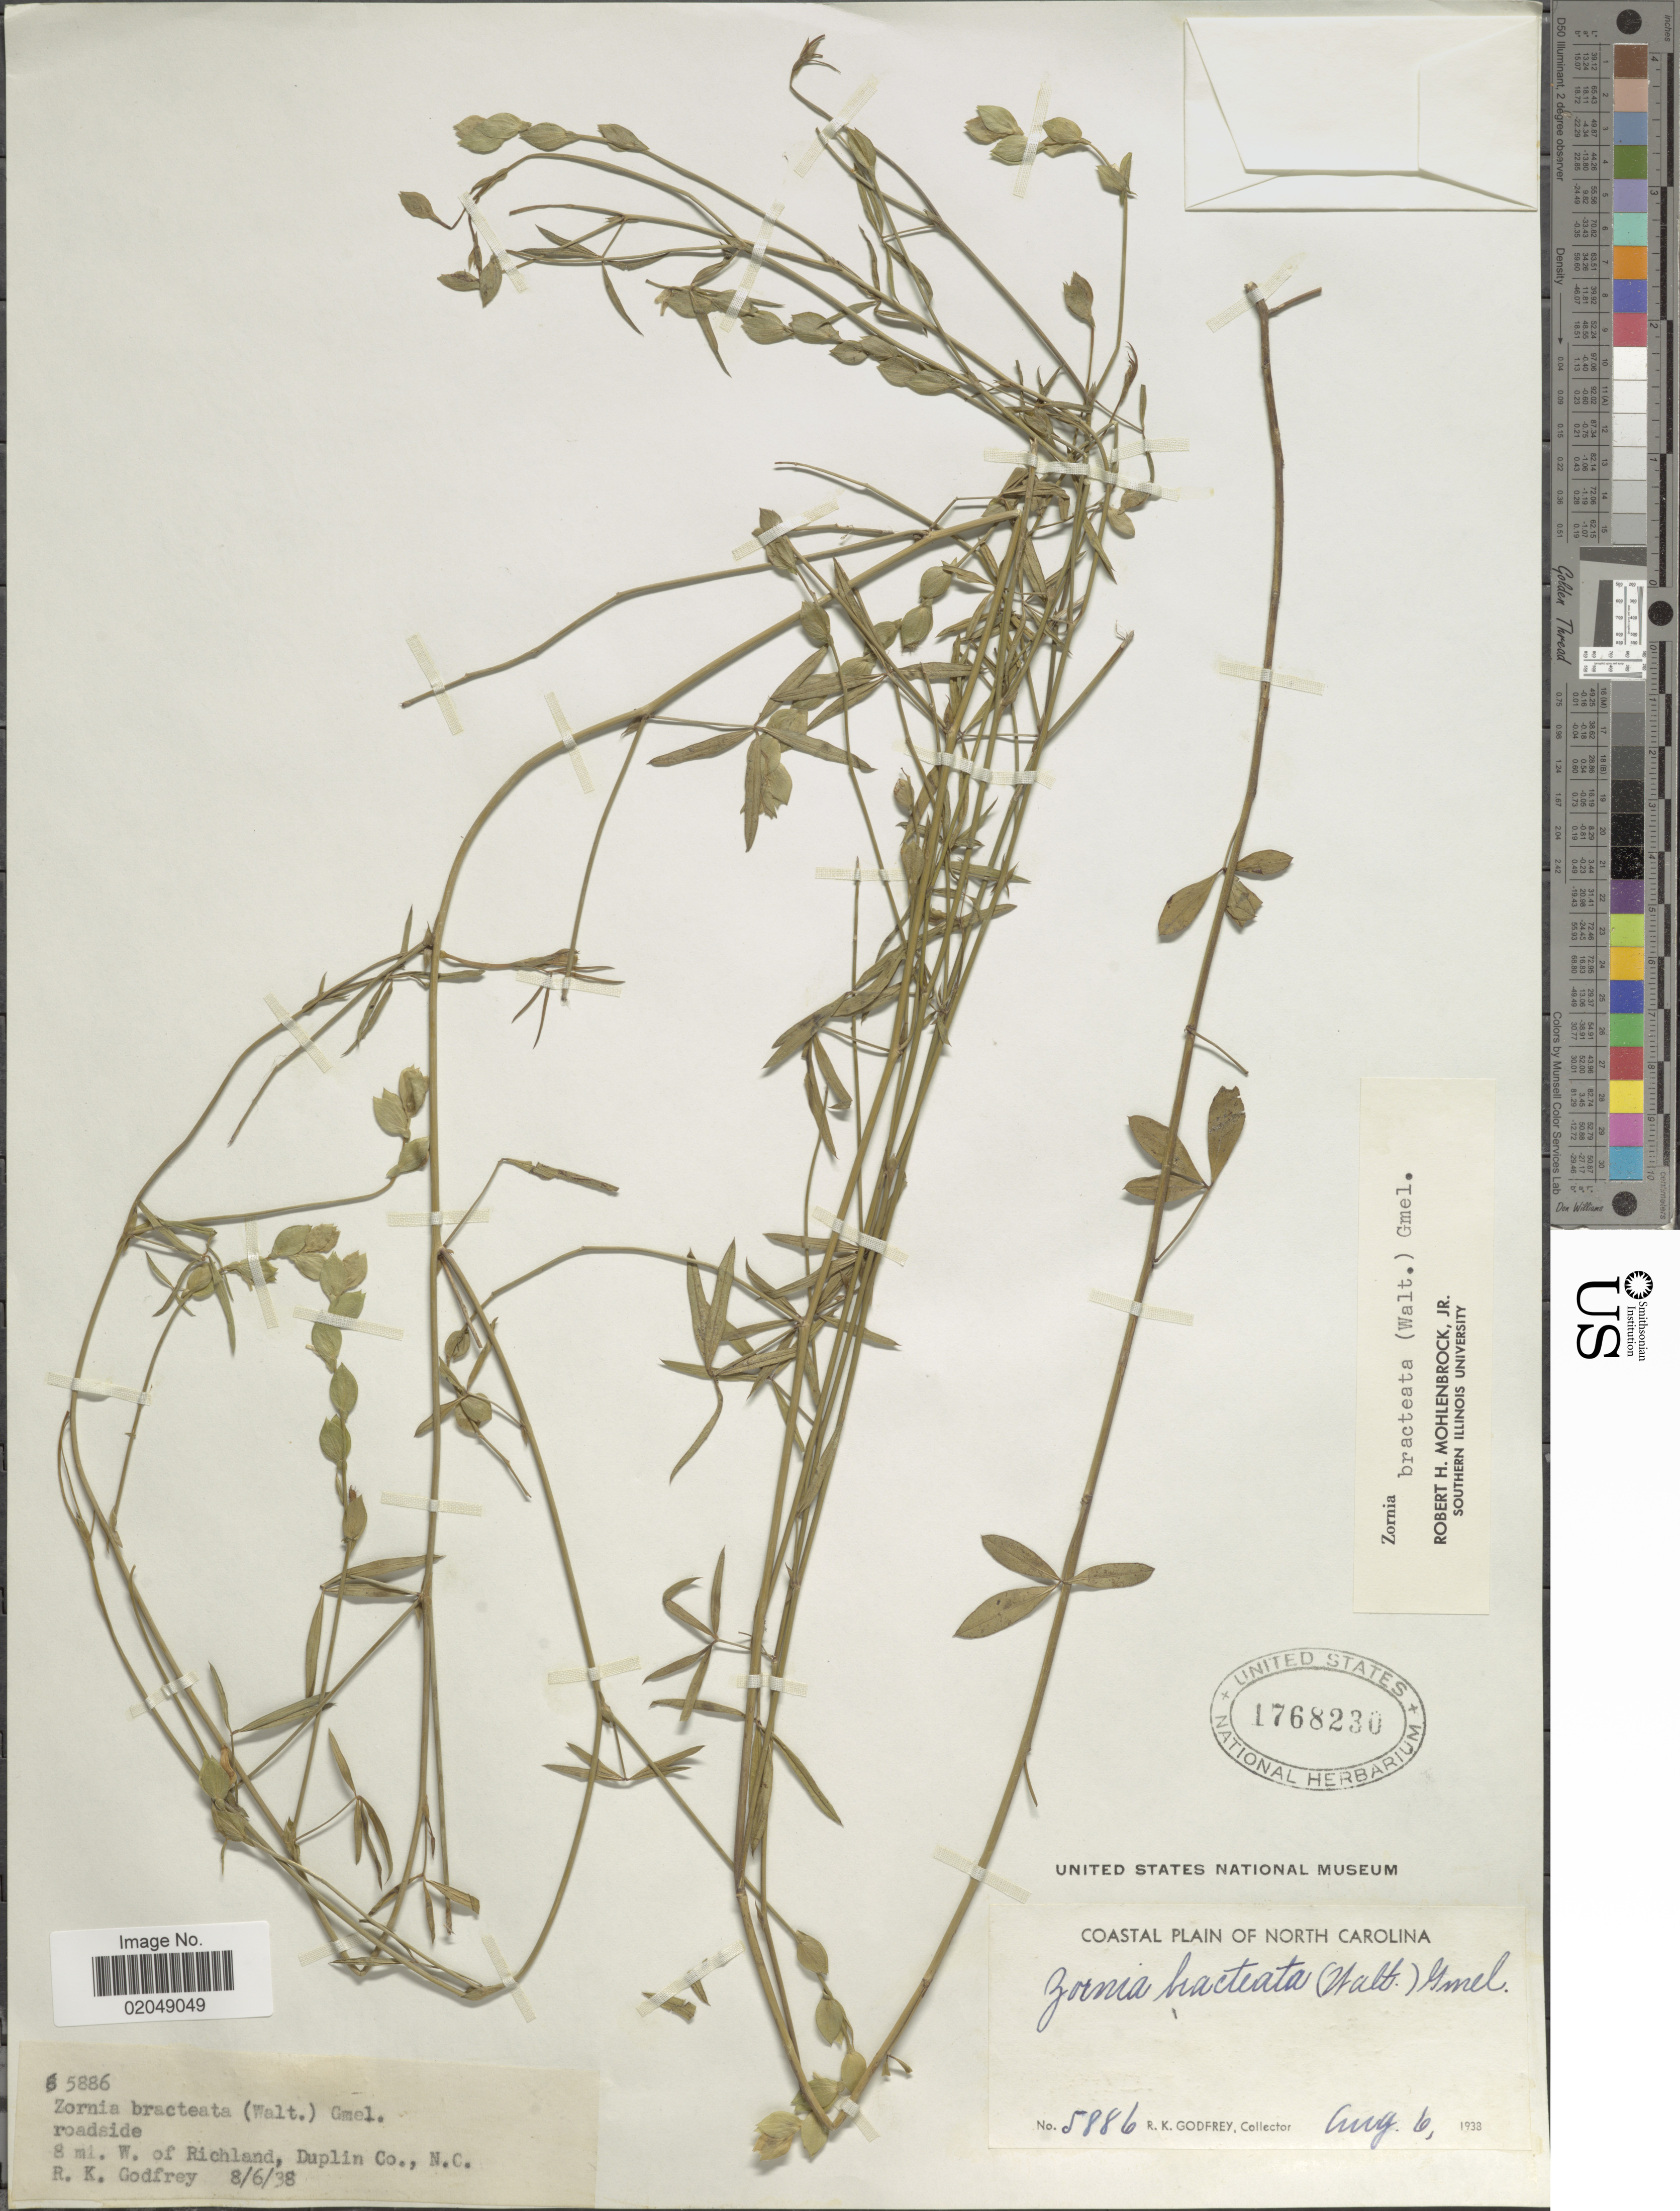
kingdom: Plantae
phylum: Tracheophyta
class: Magnoliopsida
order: Fabales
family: Fabaceae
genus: Zornia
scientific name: Zornia bracteata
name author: J.F. Gmel.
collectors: R. K. Godfrey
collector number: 5886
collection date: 1938-08-06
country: United States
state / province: North Carolina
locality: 8 mi W of Richland, Duplin Co., N.C.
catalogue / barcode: US 1768230